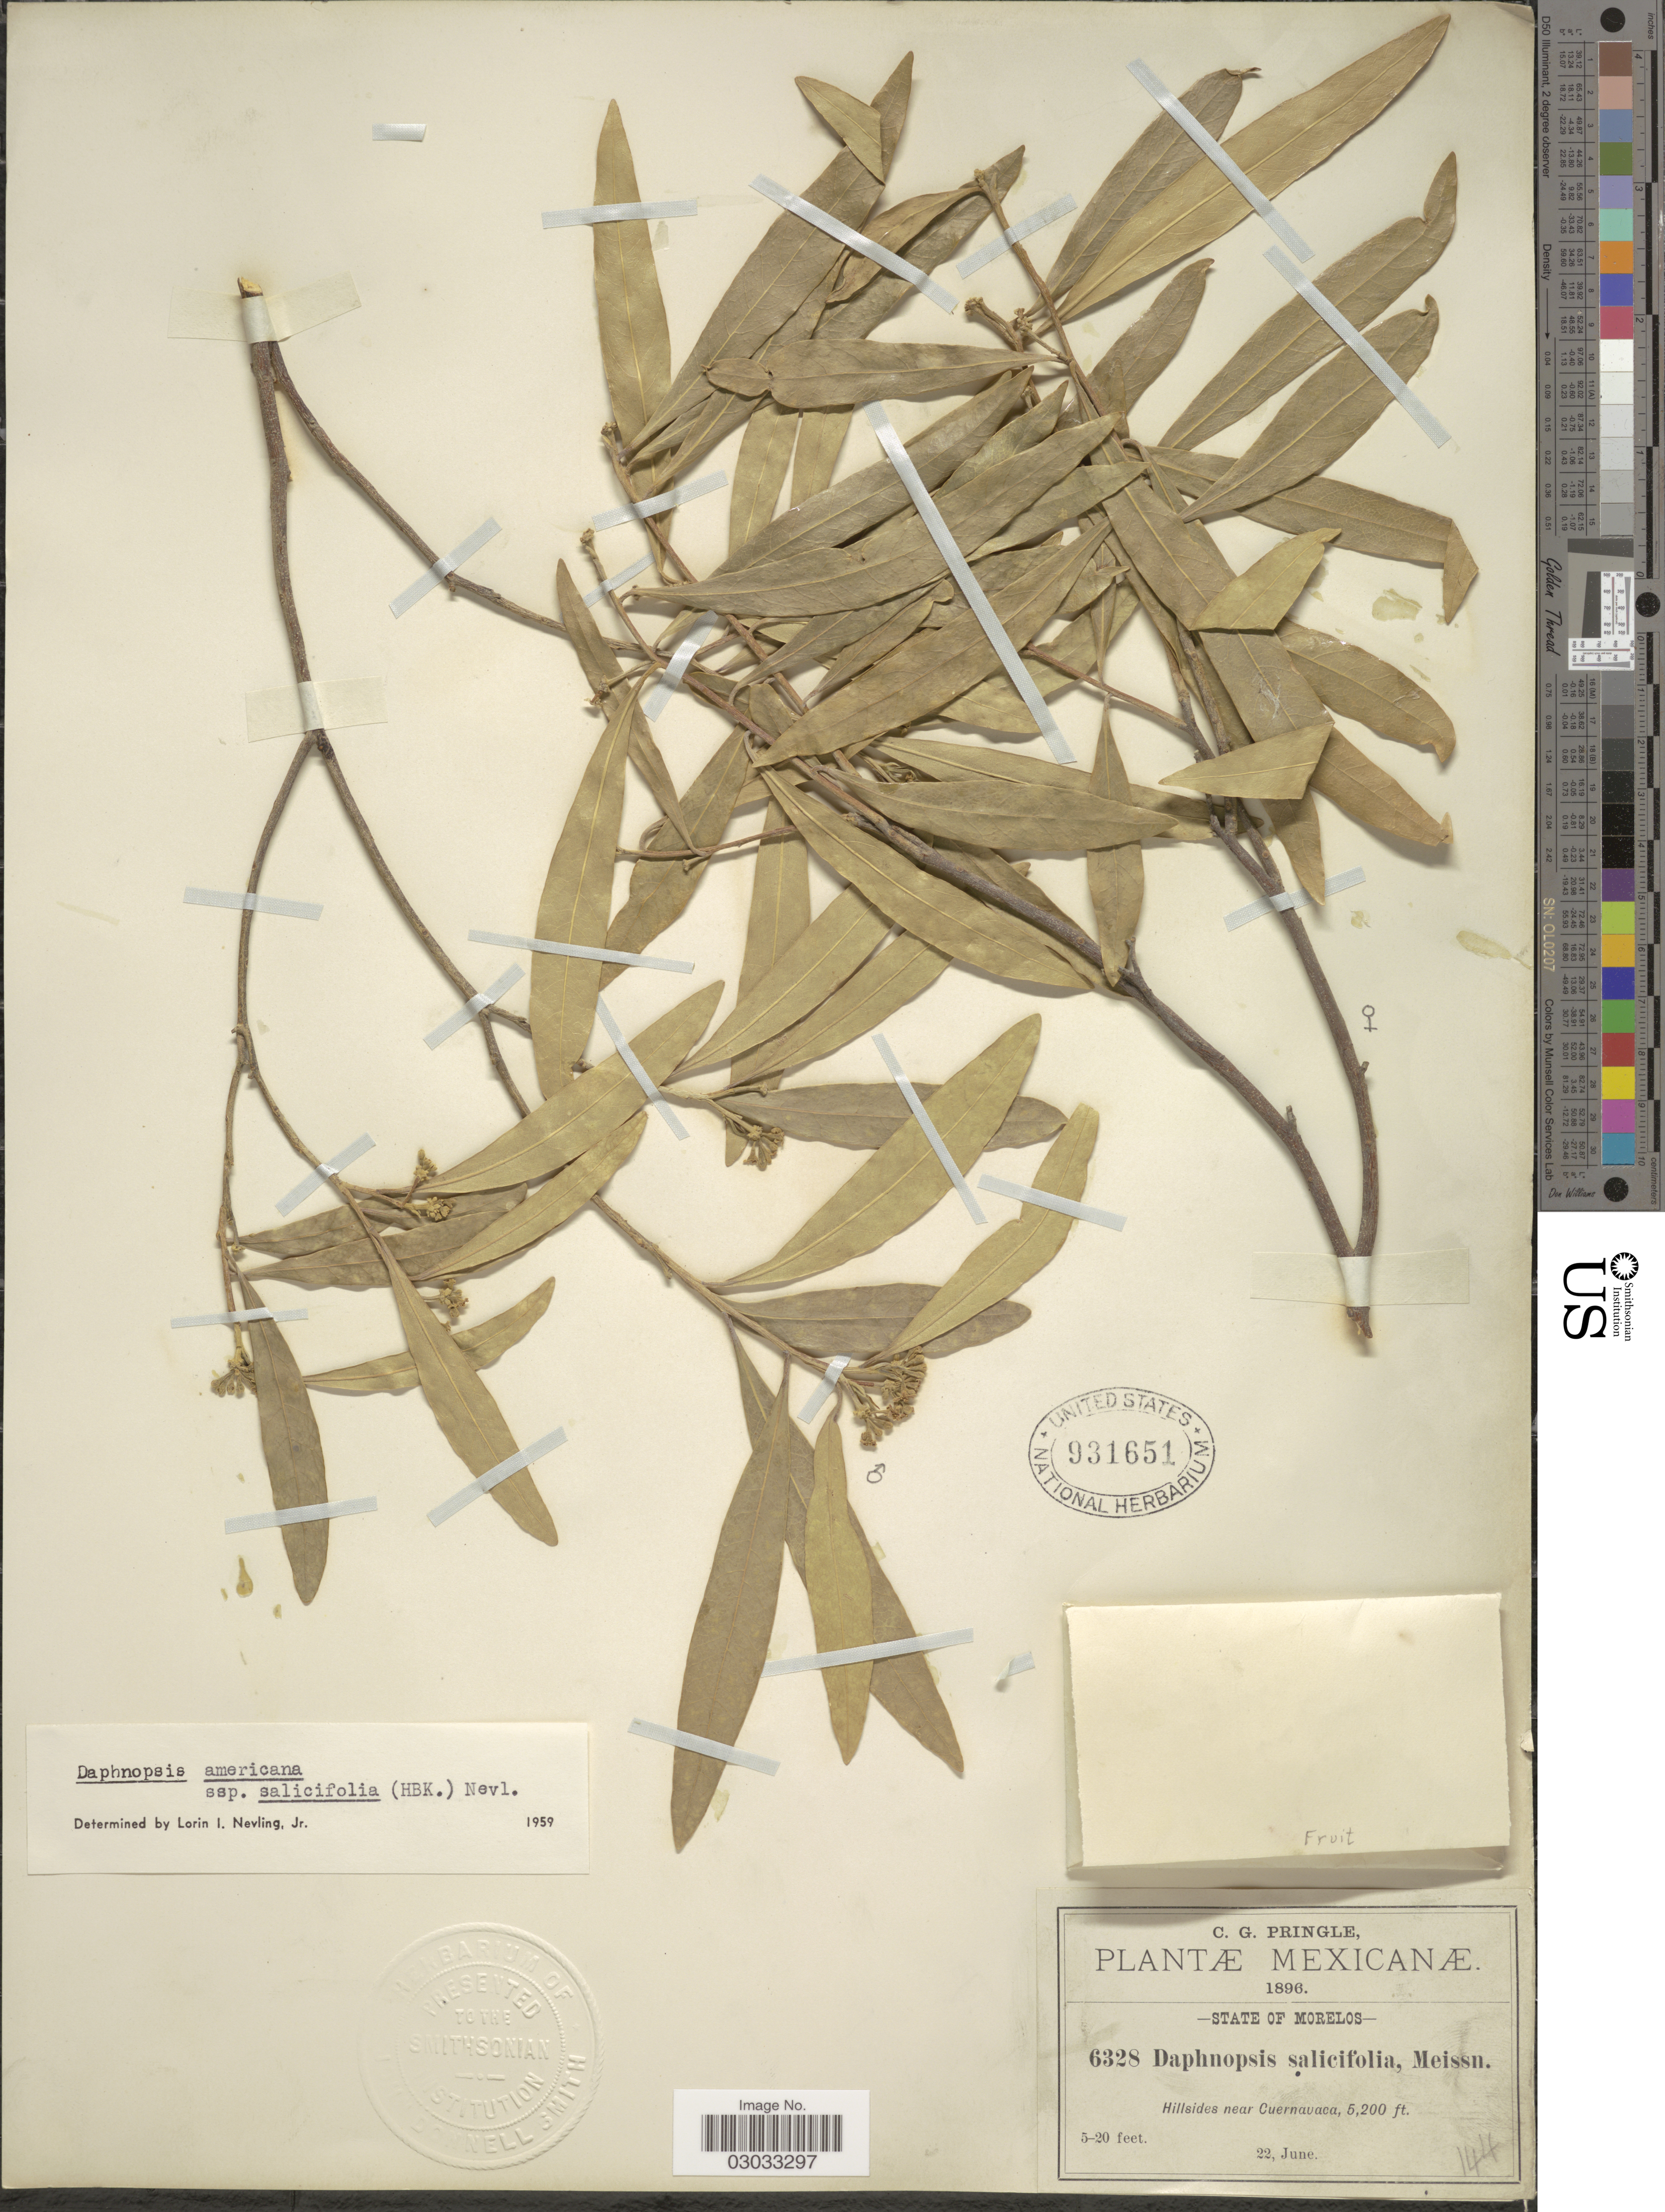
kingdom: Plantae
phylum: Tracheophyta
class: Magnoliopsida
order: Malvales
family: Thymelaeaceae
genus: Daphnopsis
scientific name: Daphnopsis americana subsp. salicifolia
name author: Nevling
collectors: C. G. Pringle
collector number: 6328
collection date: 1896-06-22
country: Mexico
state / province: Morelos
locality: Hillsides near Cuernavaca.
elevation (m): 1585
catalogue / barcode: US 931651